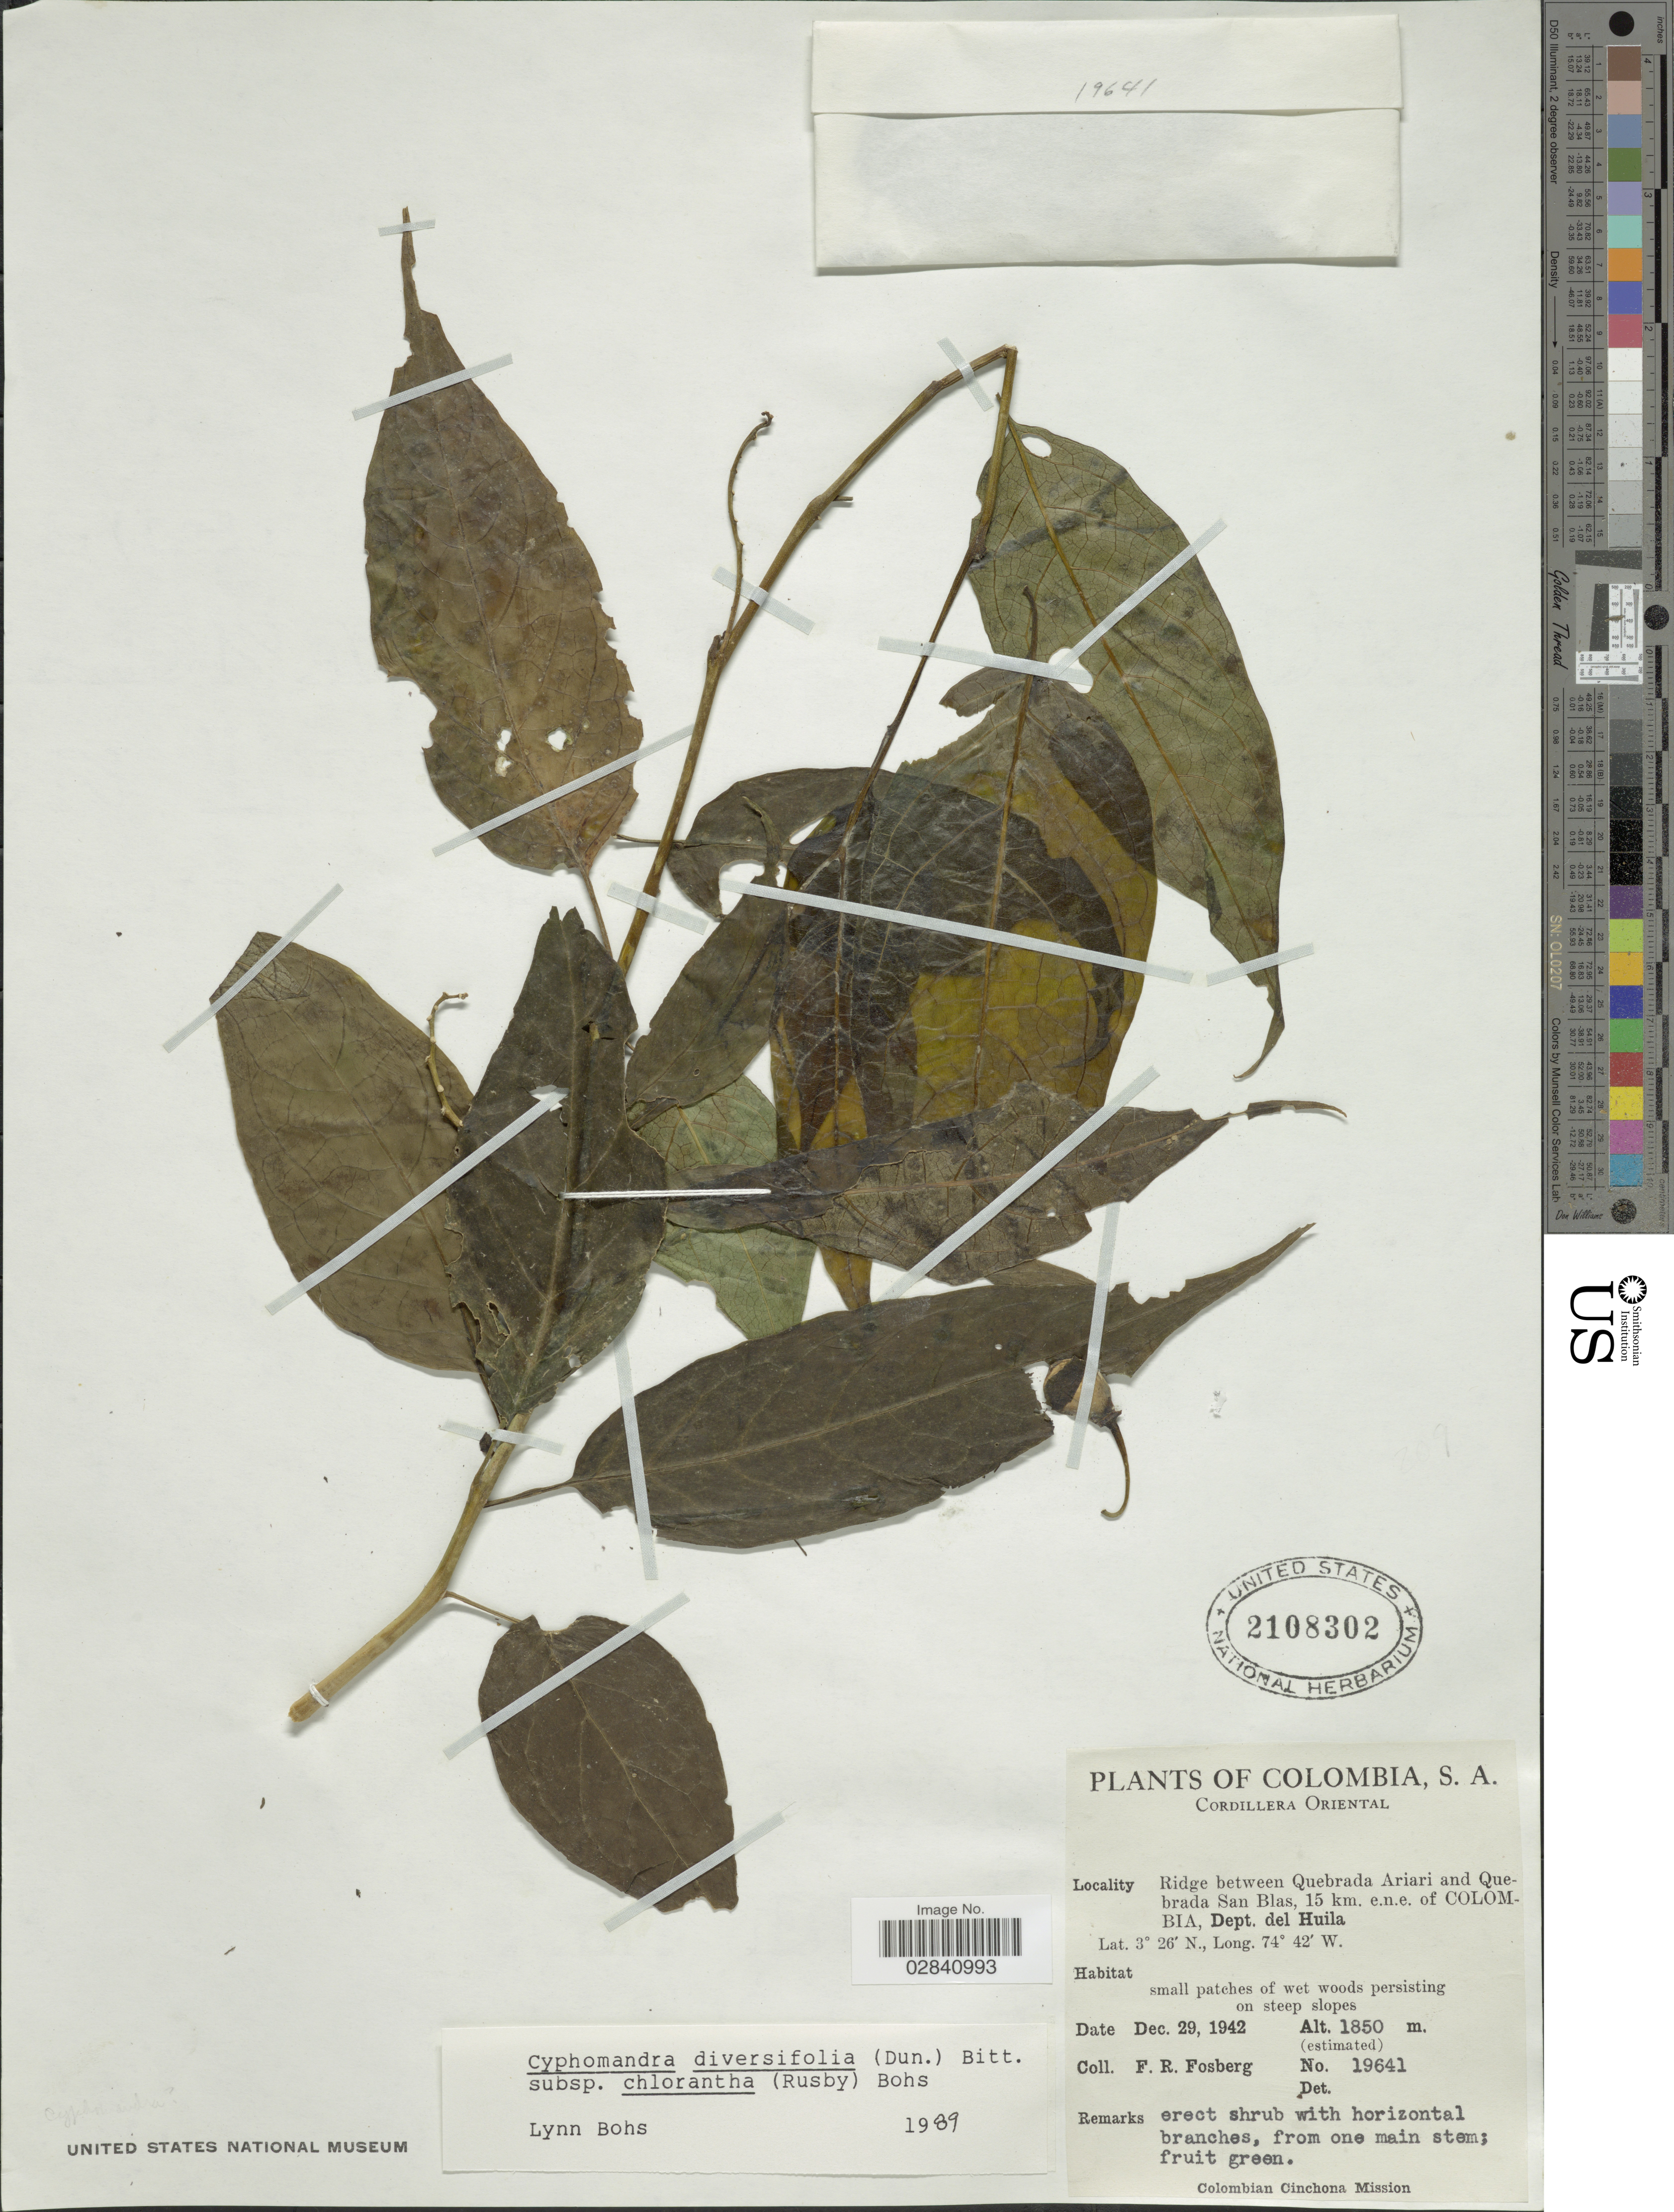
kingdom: Plantae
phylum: Tracheophyta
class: Magnoliopsida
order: Solanales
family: Solanaceae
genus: Cyphomandra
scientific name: Cyphomandra diversifolia subsp. chlorantha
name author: (Dun.) Bitt.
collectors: F. R. Fosberg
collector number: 19641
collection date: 1942-12-29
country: Colombia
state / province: Huila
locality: Cordillera Oriental. Ridge between Quebrada Ariari and Quebrada San Blas, 15 km. e.n.e. of Colombia, Dept. del Huila.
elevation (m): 1850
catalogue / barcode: US 2108302